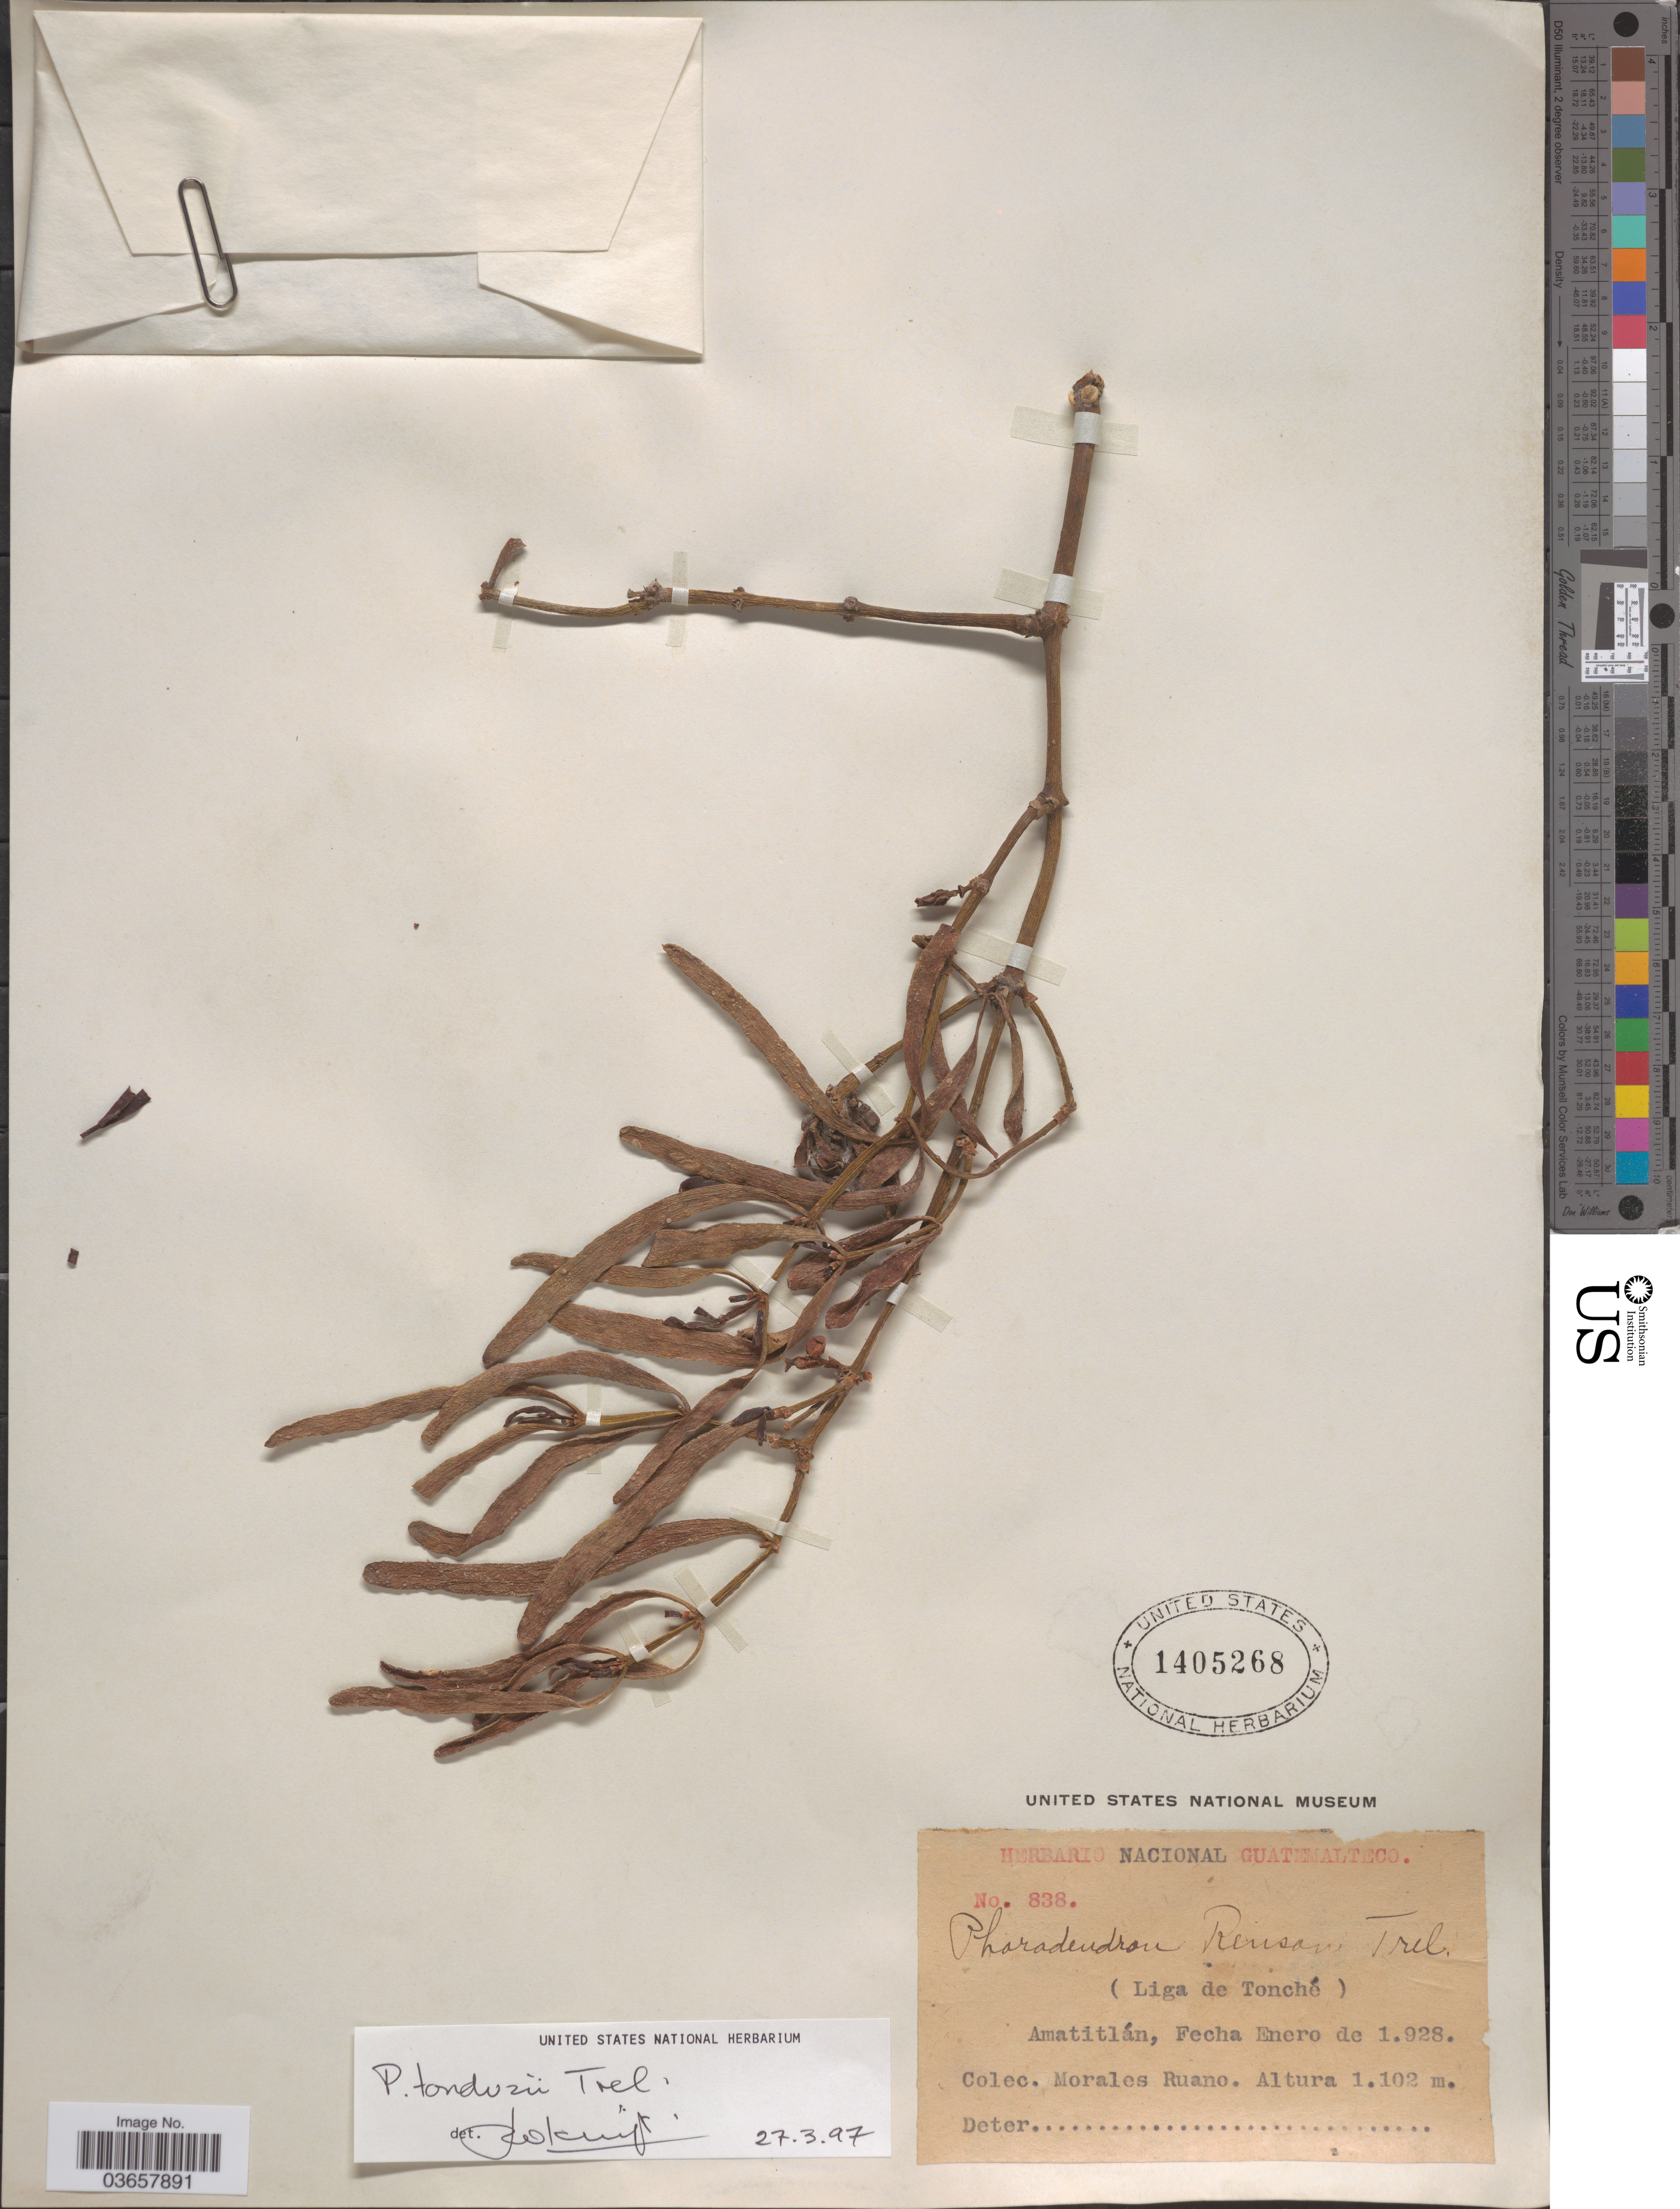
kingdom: Plantae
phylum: Tracheophyta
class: Magnoliopsida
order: Santalales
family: Viscaceae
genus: Phoradendron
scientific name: Phoradendron tonduzii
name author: Trel.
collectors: M. Ruano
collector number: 838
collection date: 1928-01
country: Guatemala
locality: Amatitlán.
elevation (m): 1102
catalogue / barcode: US 1405268